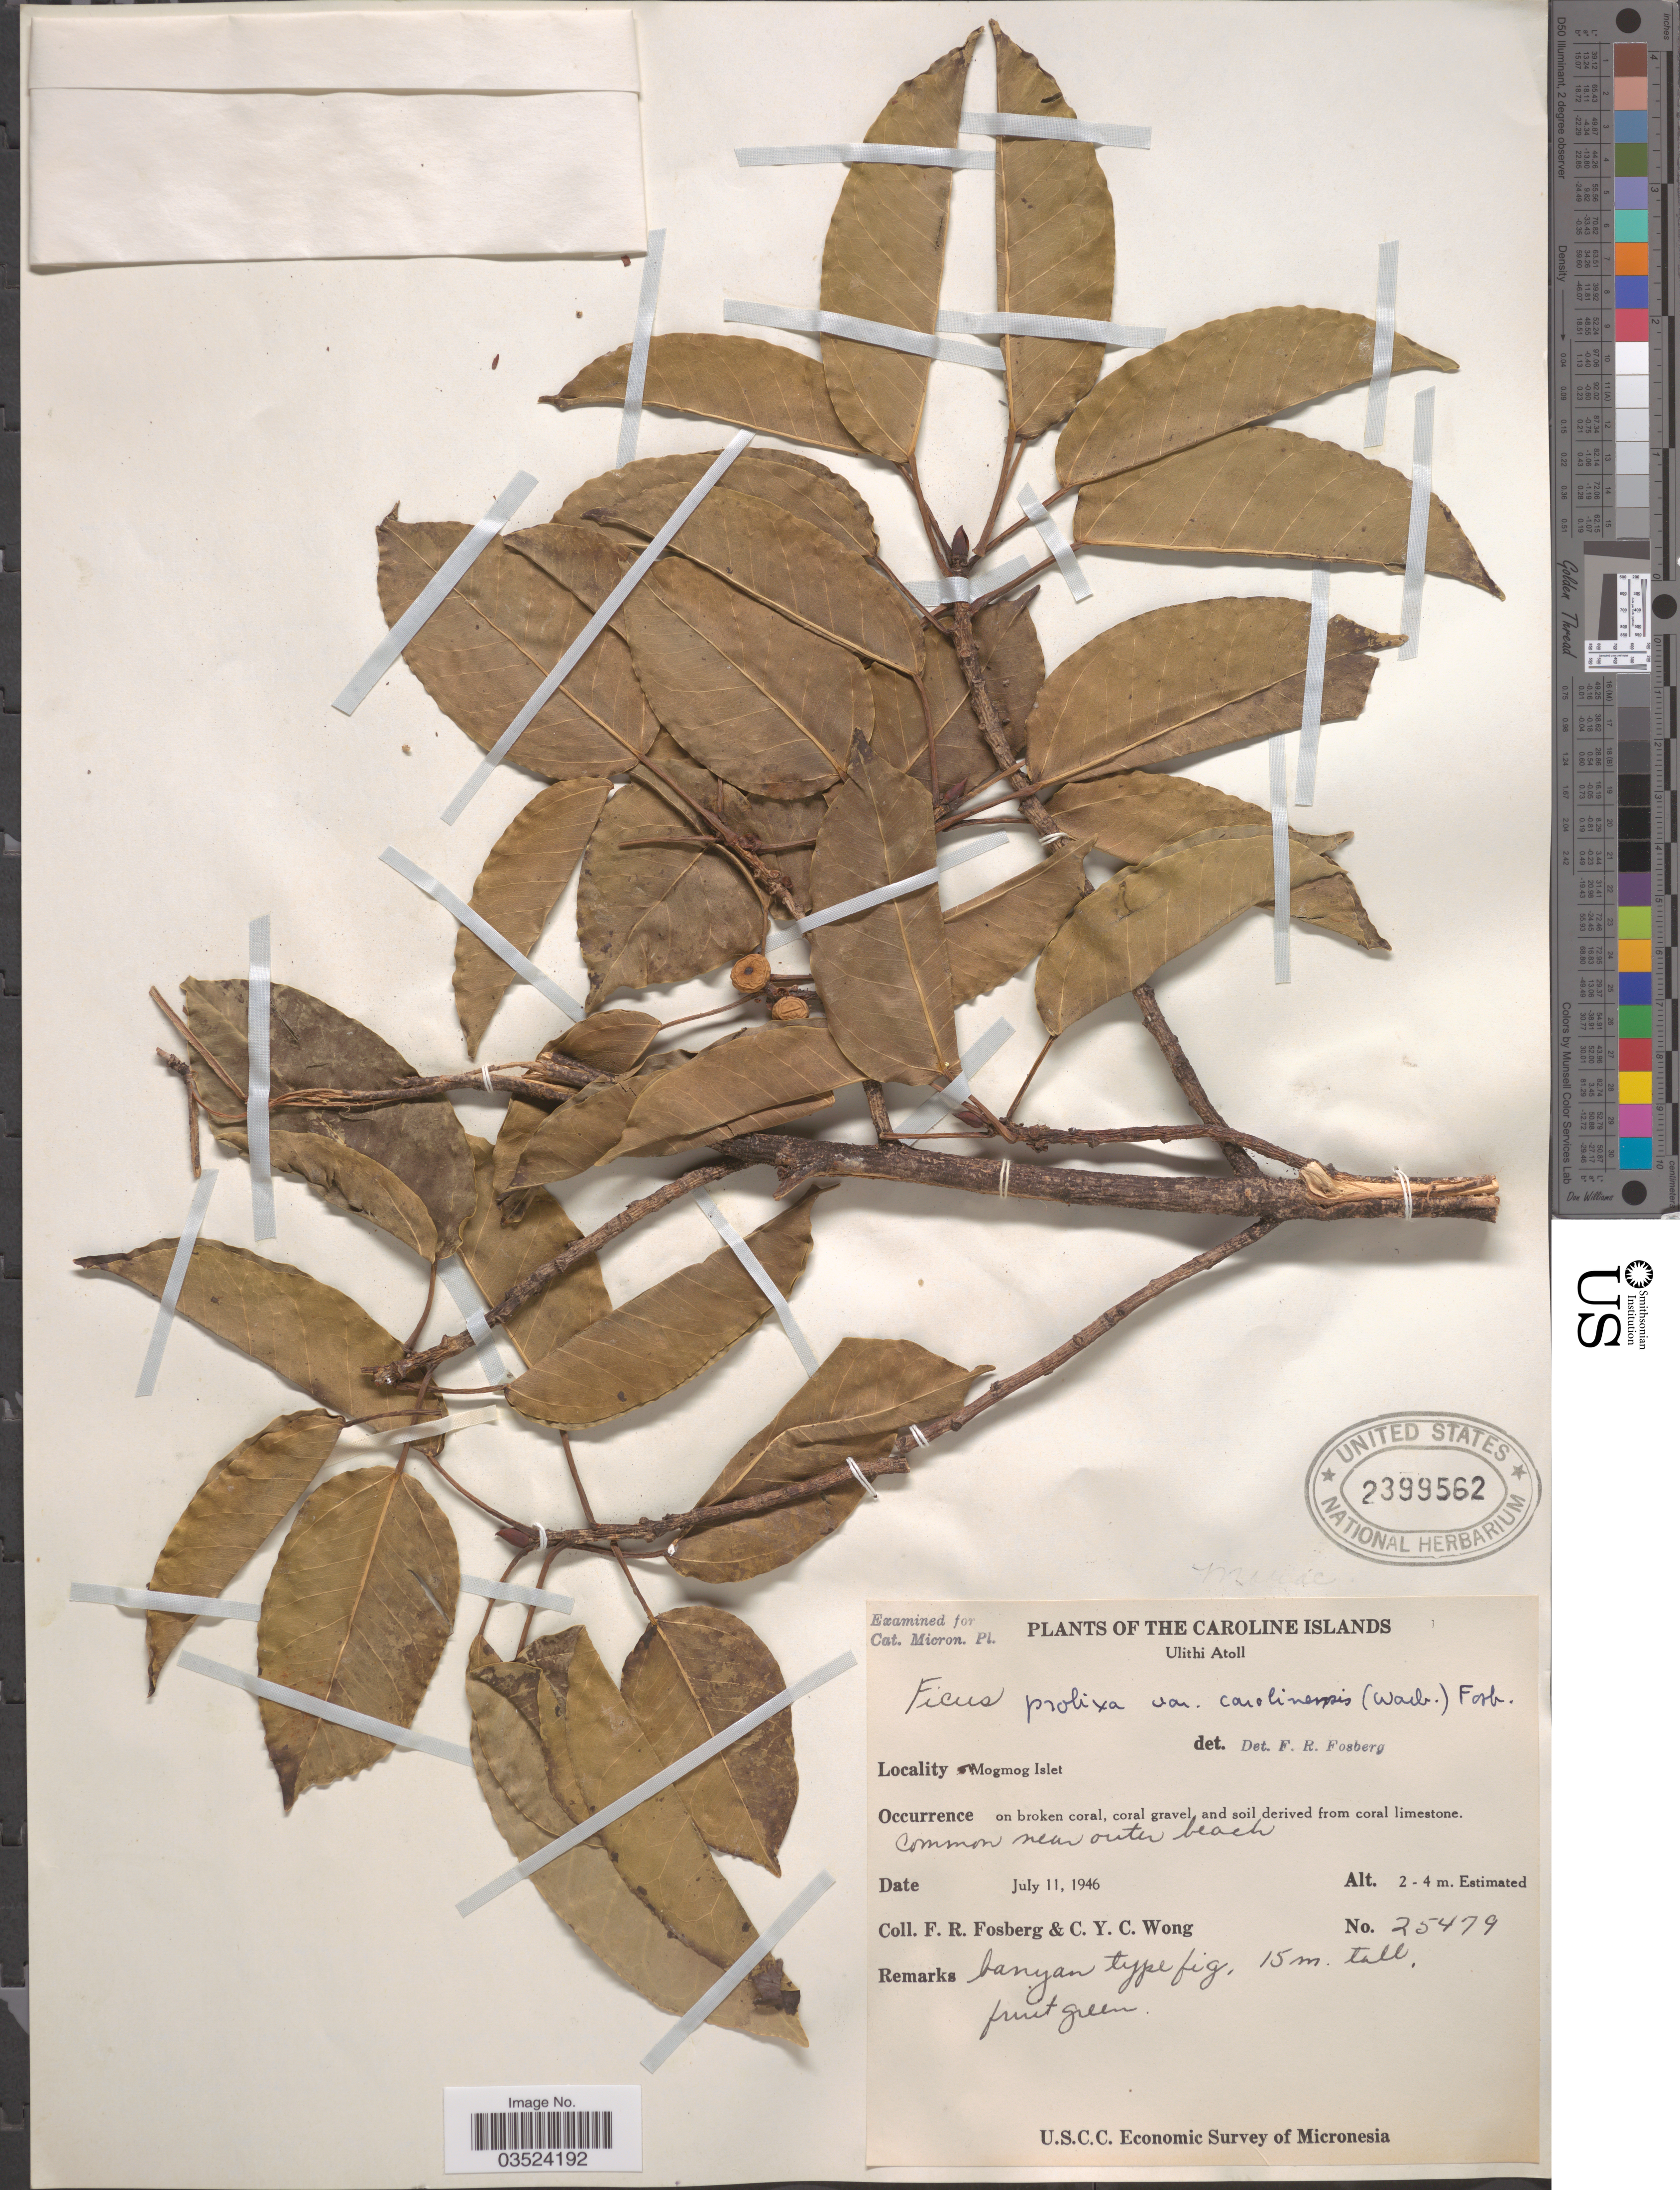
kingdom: Plantae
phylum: Tracheophyta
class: Magnoliopsida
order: Rosales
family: Moraceae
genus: Ficus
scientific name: Ficus prolixa var. carolinensis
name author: (Warb.) Fosberg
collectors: F. R. Fosberg & C. Y. C. Wong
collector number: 25479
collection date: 1946-07-11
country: Micronesia, Federated States of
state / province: Yap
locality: The Caroline Islands. Ulithi Atoll. Mogmog Islet.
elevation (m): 2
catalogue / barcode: US 2399562